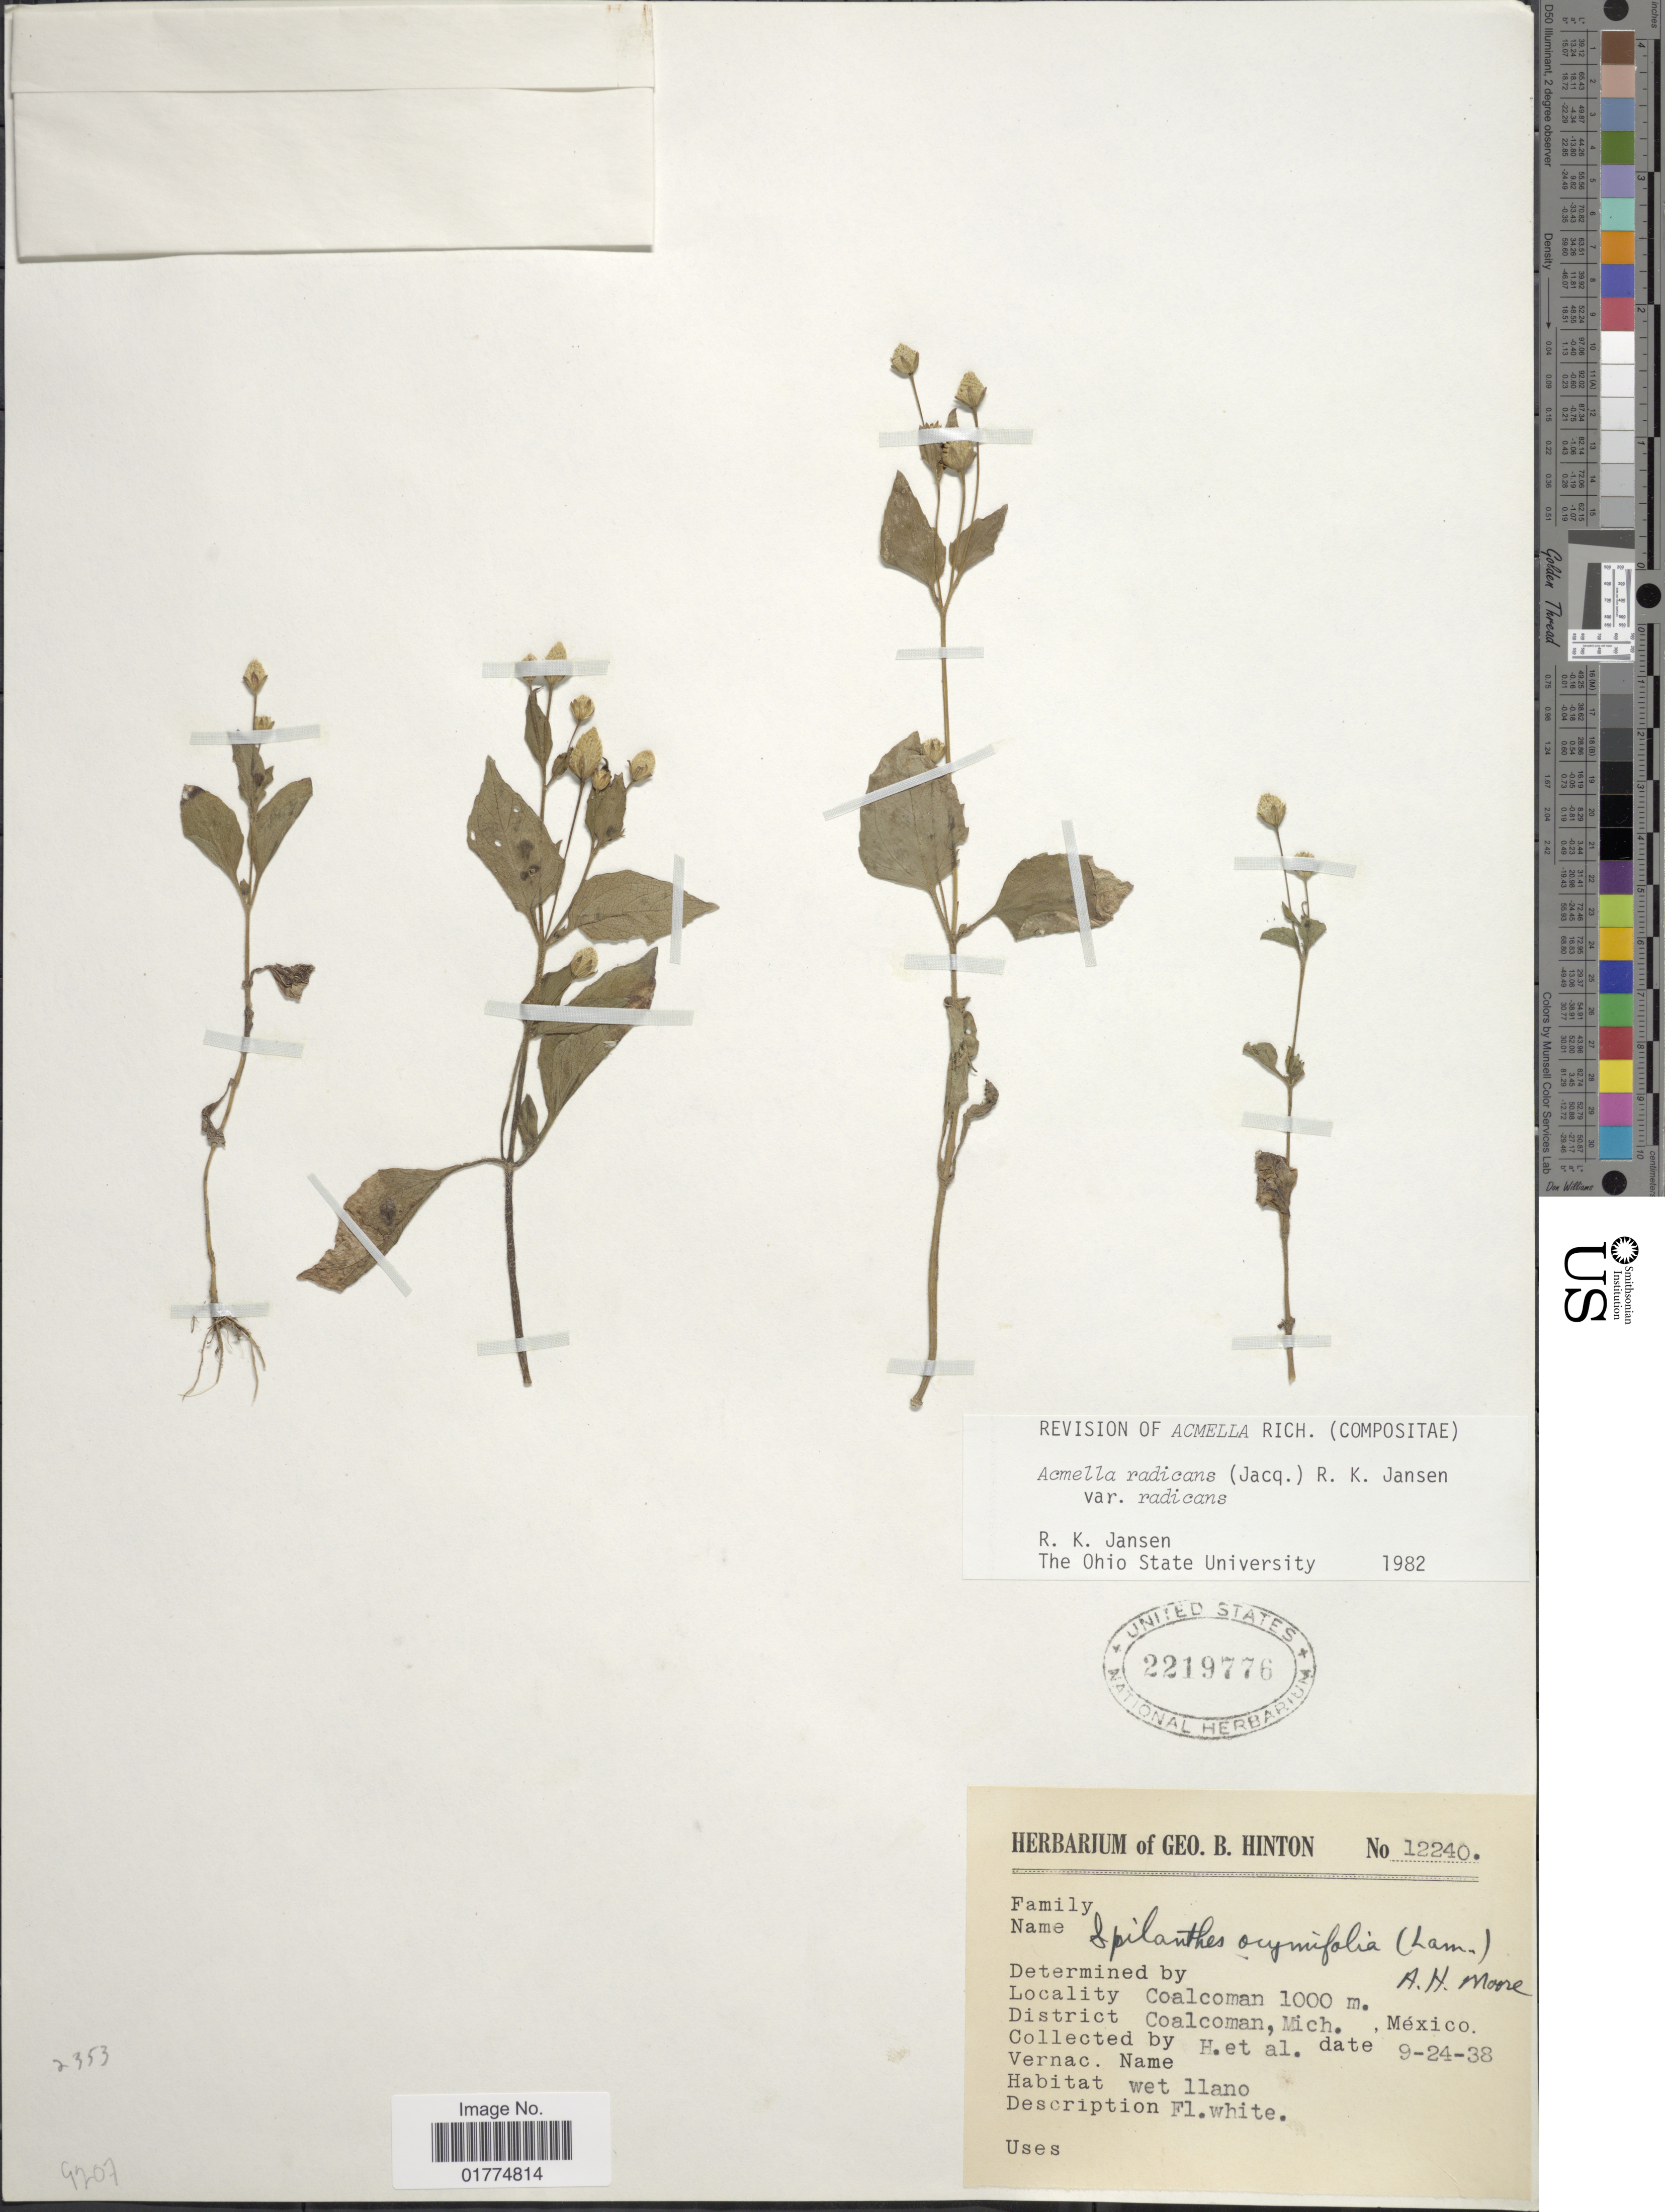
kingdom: Plantae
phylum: Tracheophyta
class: Magnoliopsida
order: Asterales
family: Asteraceae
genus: Acmella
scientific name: Acmella radicans var. radicans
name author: (Jacq.) R.K. Jansen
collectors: G. B. Hinton & et al.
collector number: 12240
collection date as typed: Transcribed d/m/y: 24/9/38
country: Mexico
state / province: Michoacán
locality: Coalcoman. District Coalcoman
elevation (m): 1000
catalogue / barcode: US 2219776